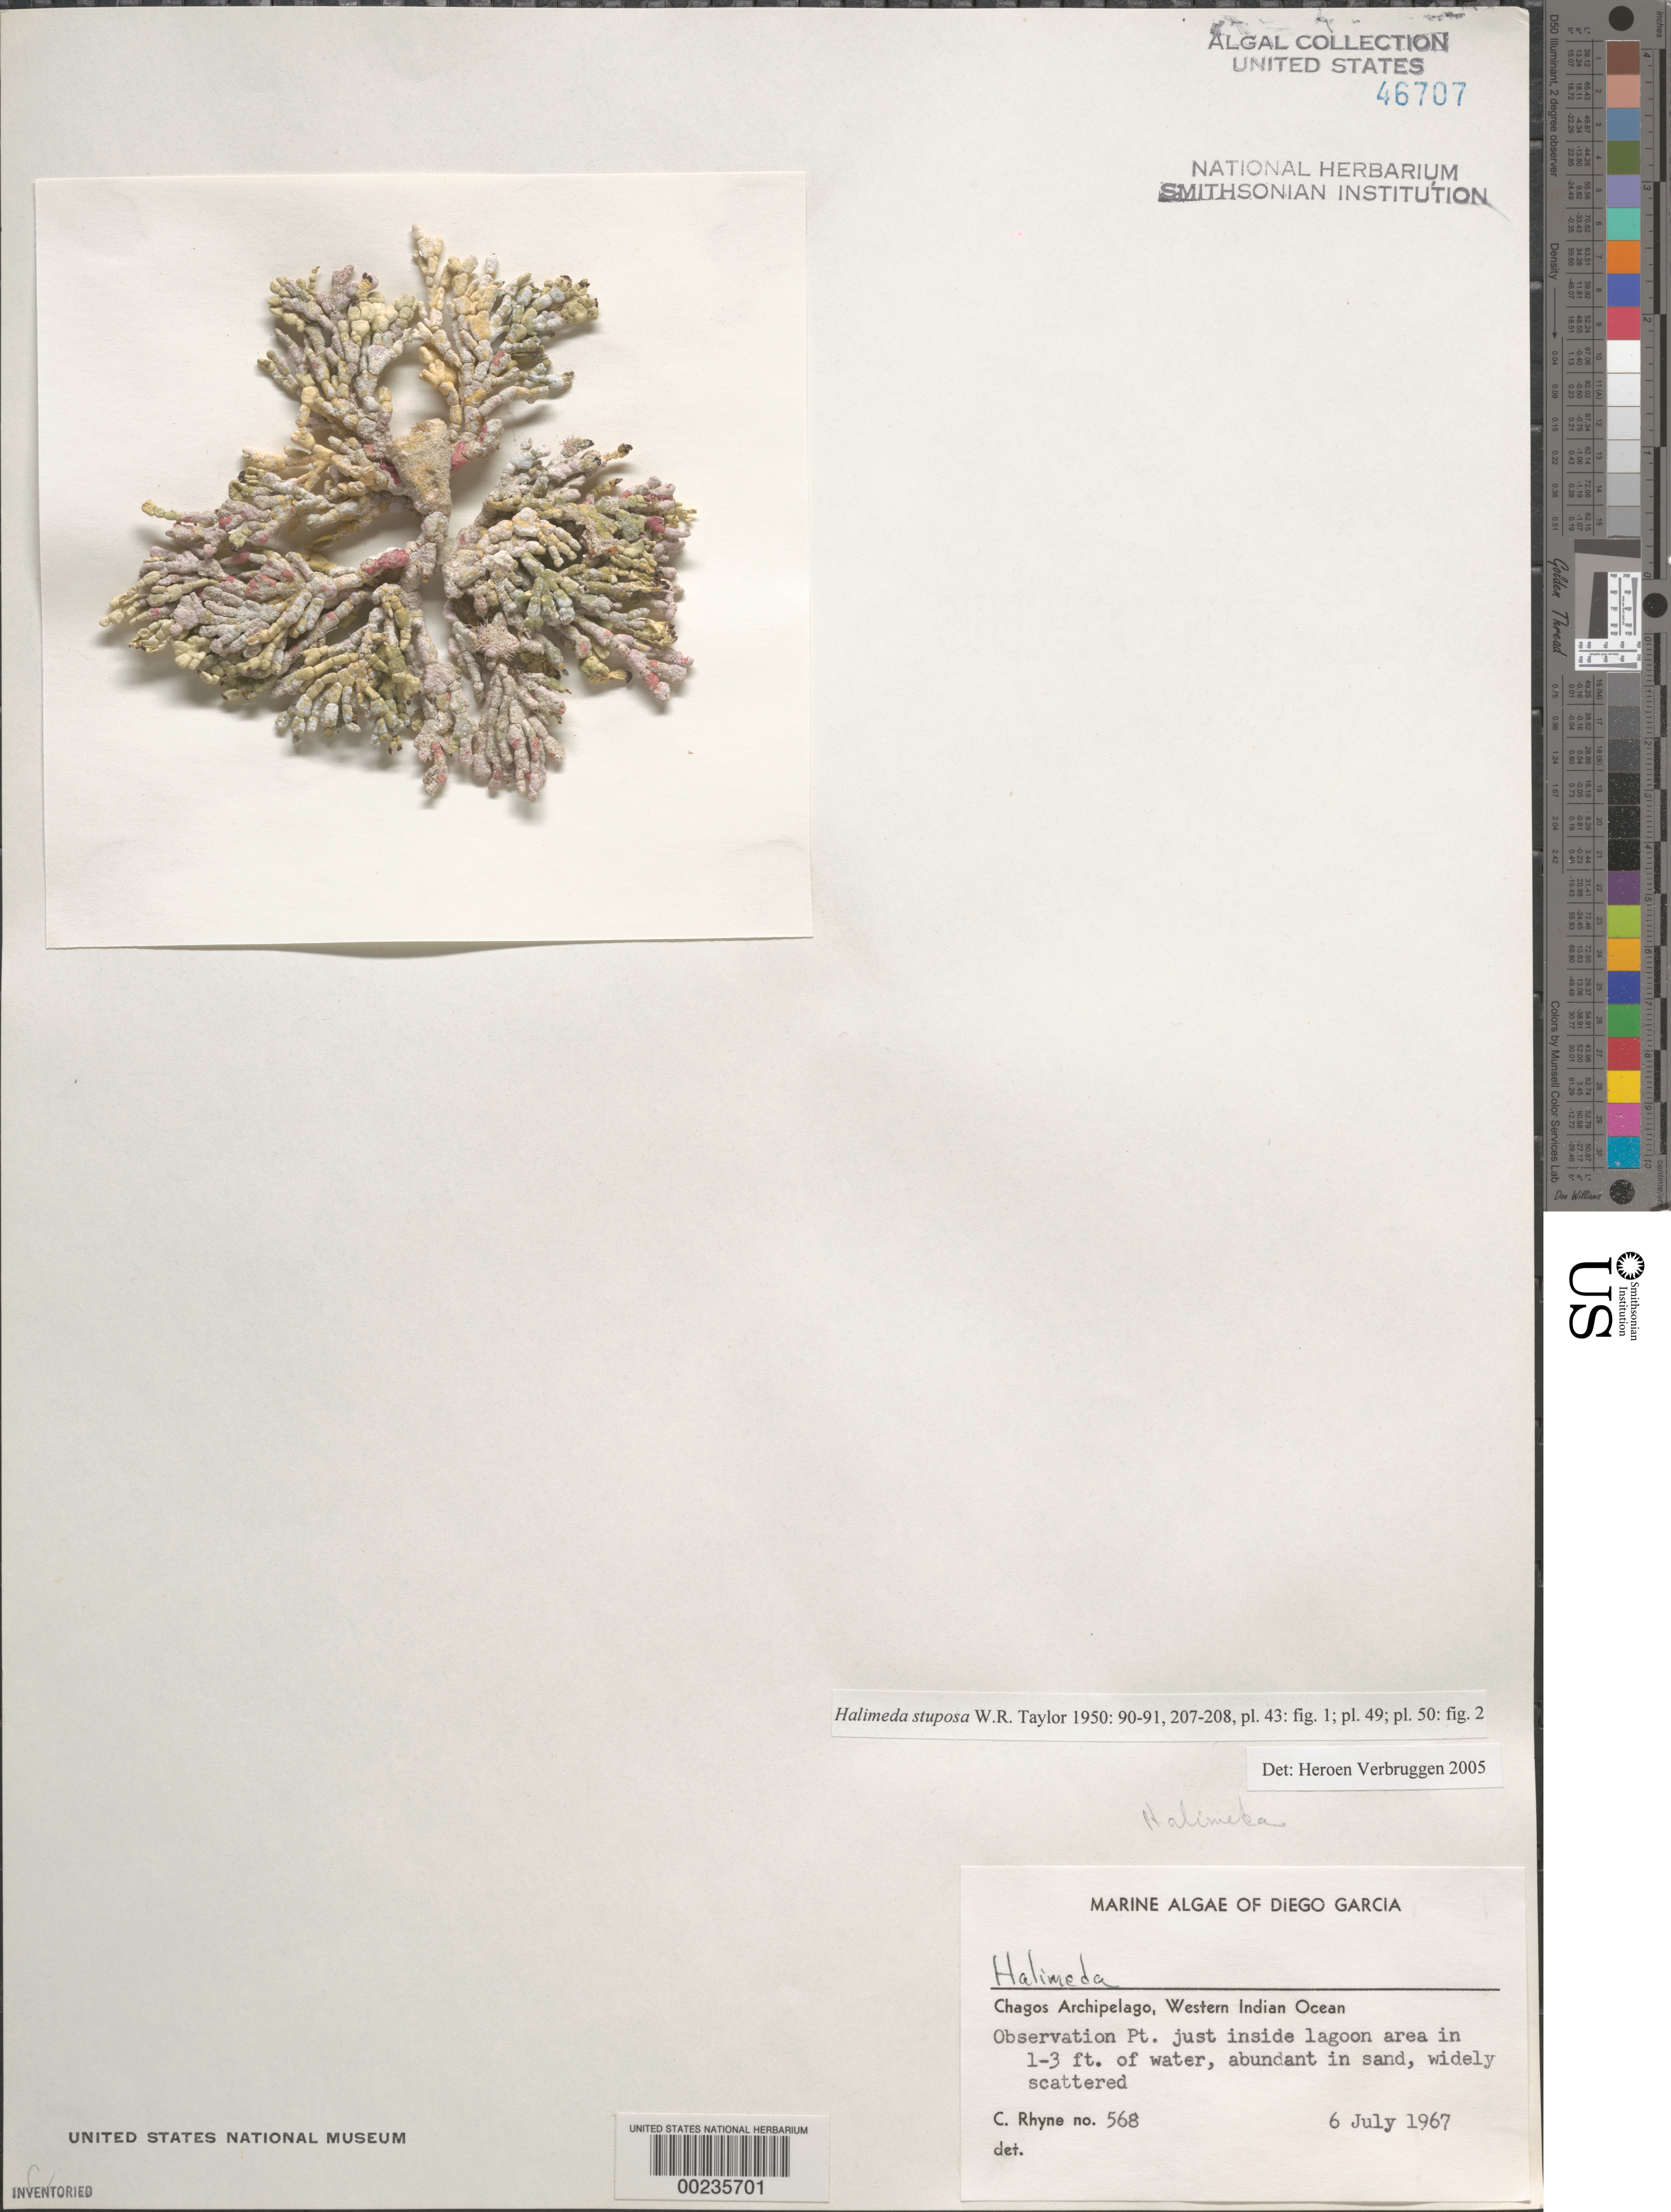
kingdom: Plantae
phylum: Chlorophyta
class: Ulvophyceae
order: Bryopsidales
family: Halimedaceae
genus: Halimeda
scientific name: Halimeda stuposa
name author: W.R. Taylor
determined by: Verbruggen, H.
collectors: C. Rhyne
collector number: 568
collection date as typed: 06 Jul 1967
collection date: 1967-07-06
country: British Indian Ocean Territory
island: Diego Garcia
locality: Observation Point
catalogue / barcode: US 46707